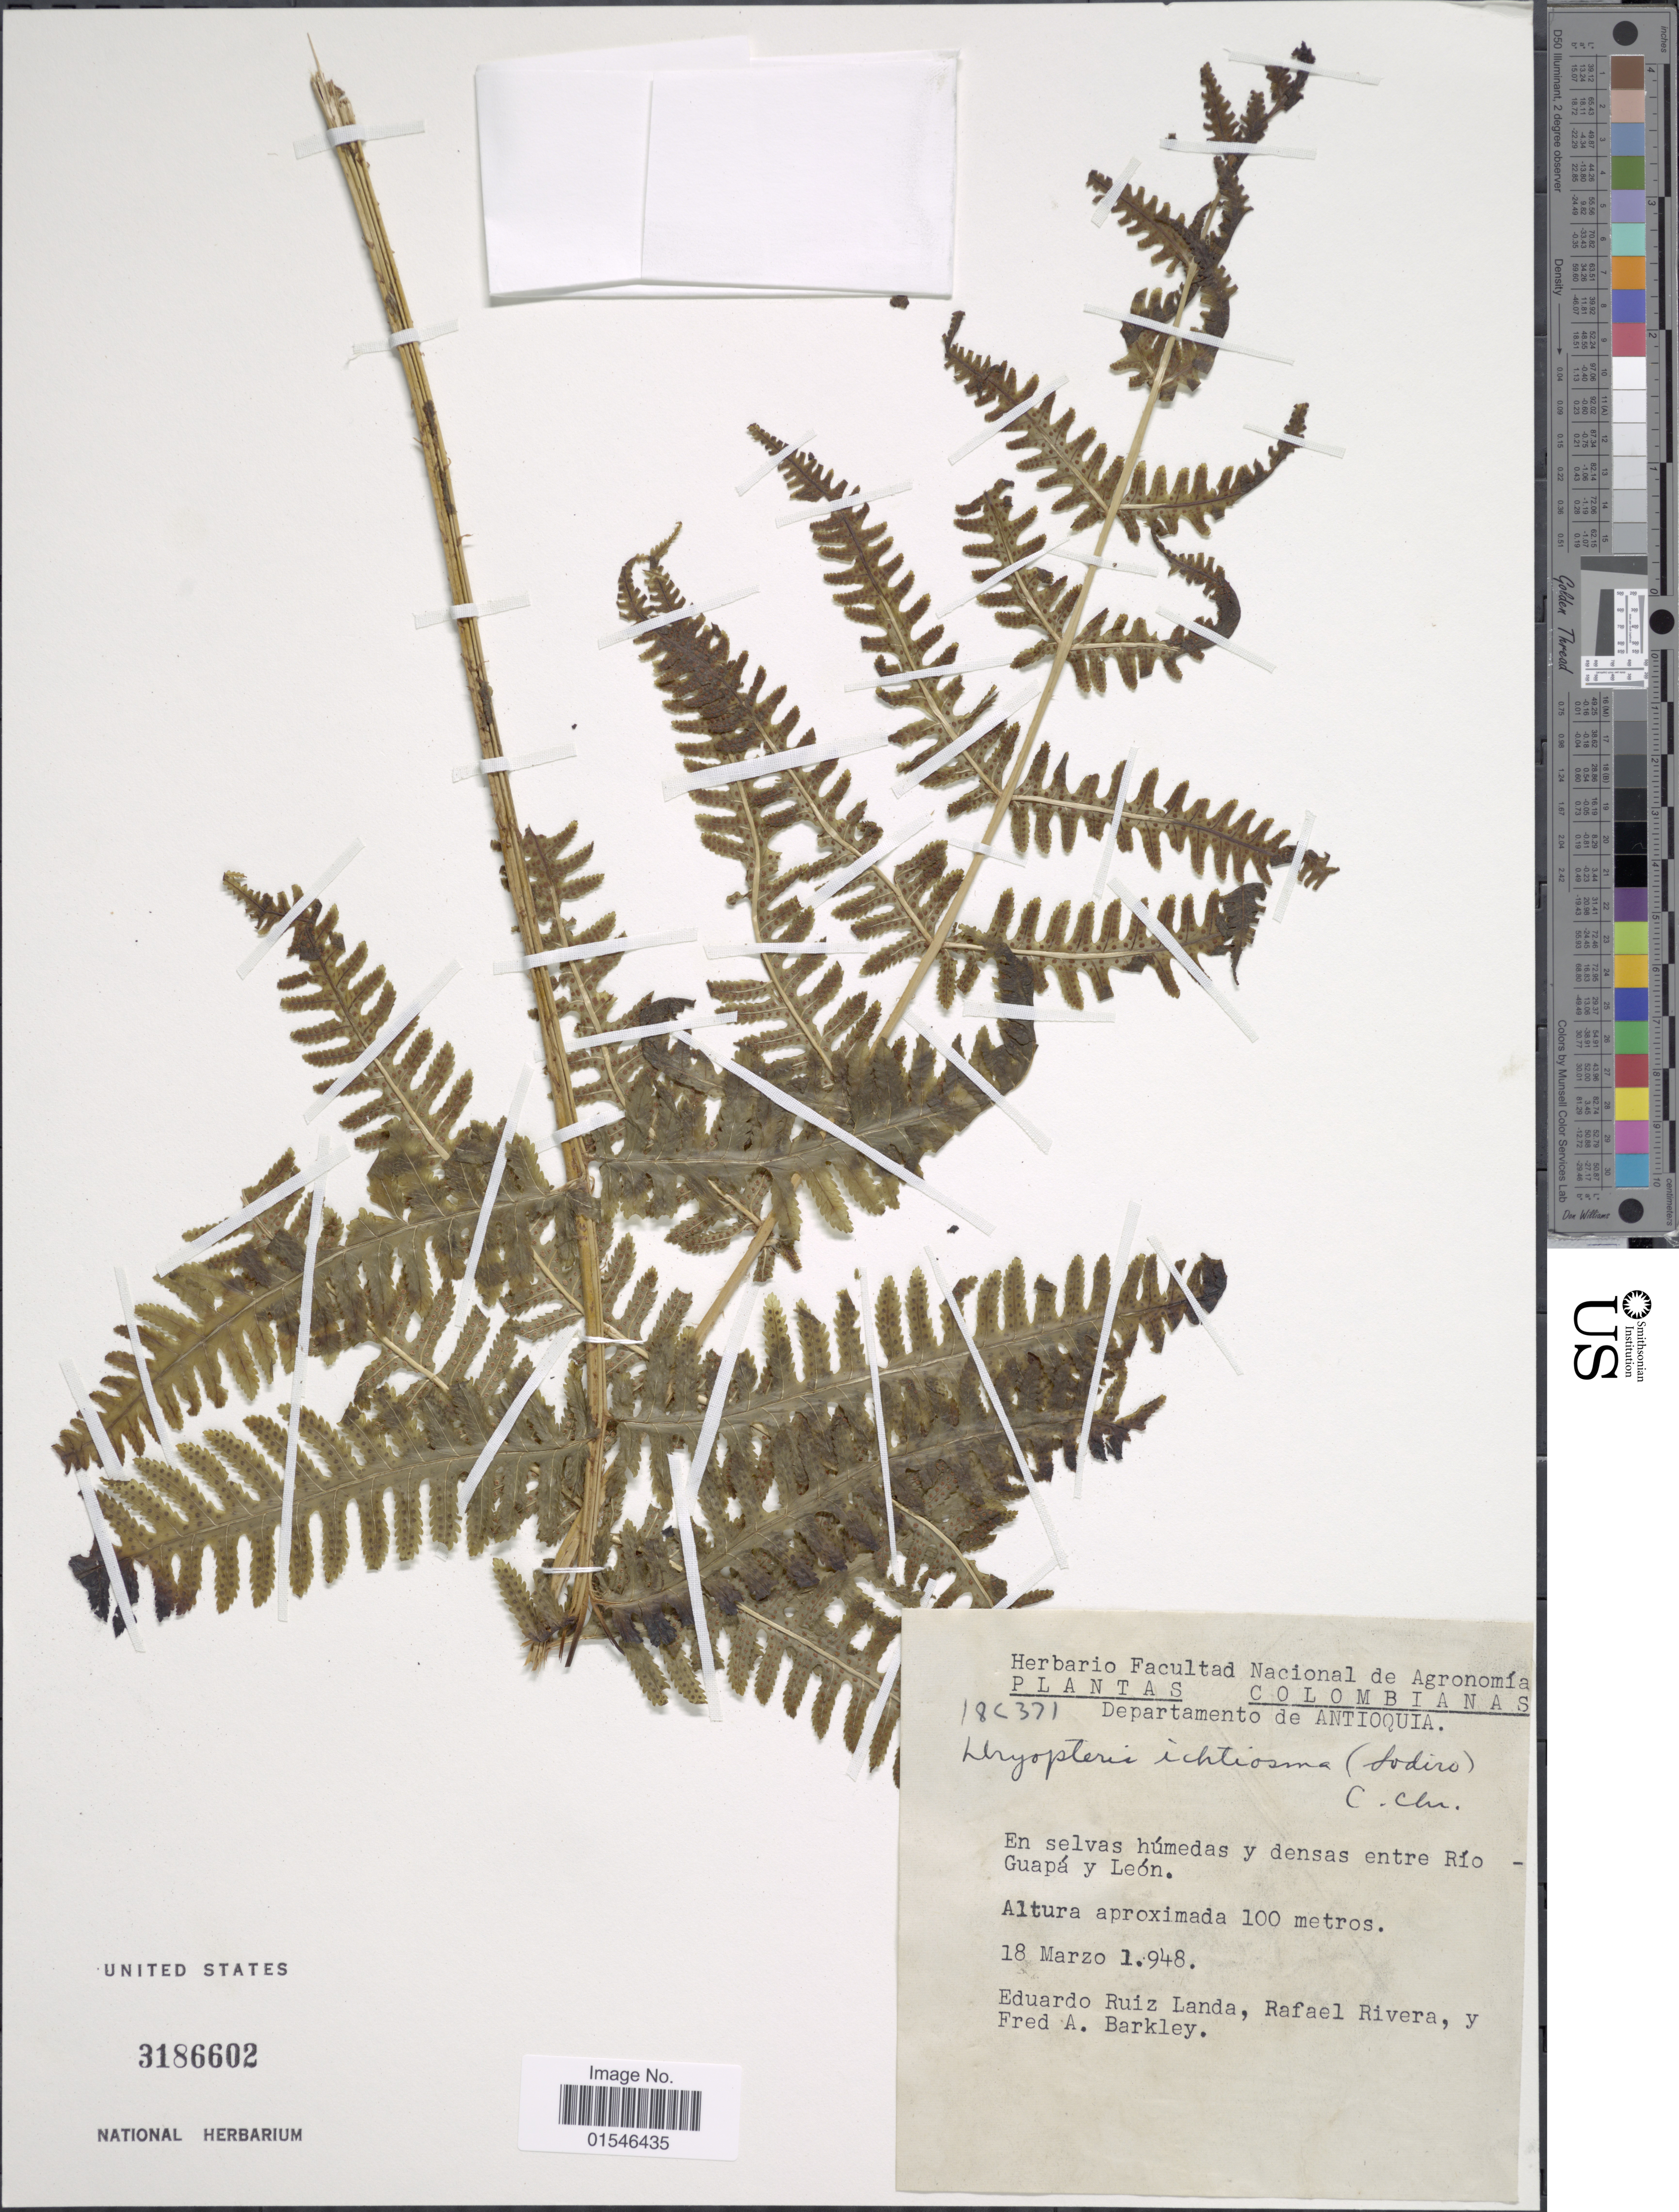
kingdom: Plantae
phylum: Tracheophyta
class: Polypodiopsida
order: Polypodiales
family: Dryopteridaceae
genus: Stigmatopteris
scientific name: Stigmatopteris sp.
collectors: E. Ruiz Landa, R. Rivera & F. A. Barkley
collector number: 18C371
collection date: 1948-03-18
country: Colombia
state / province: Antioquia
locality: En selvas húmedas y densas entre Río-Guapá y León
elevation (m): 100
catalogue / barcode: US 3186602